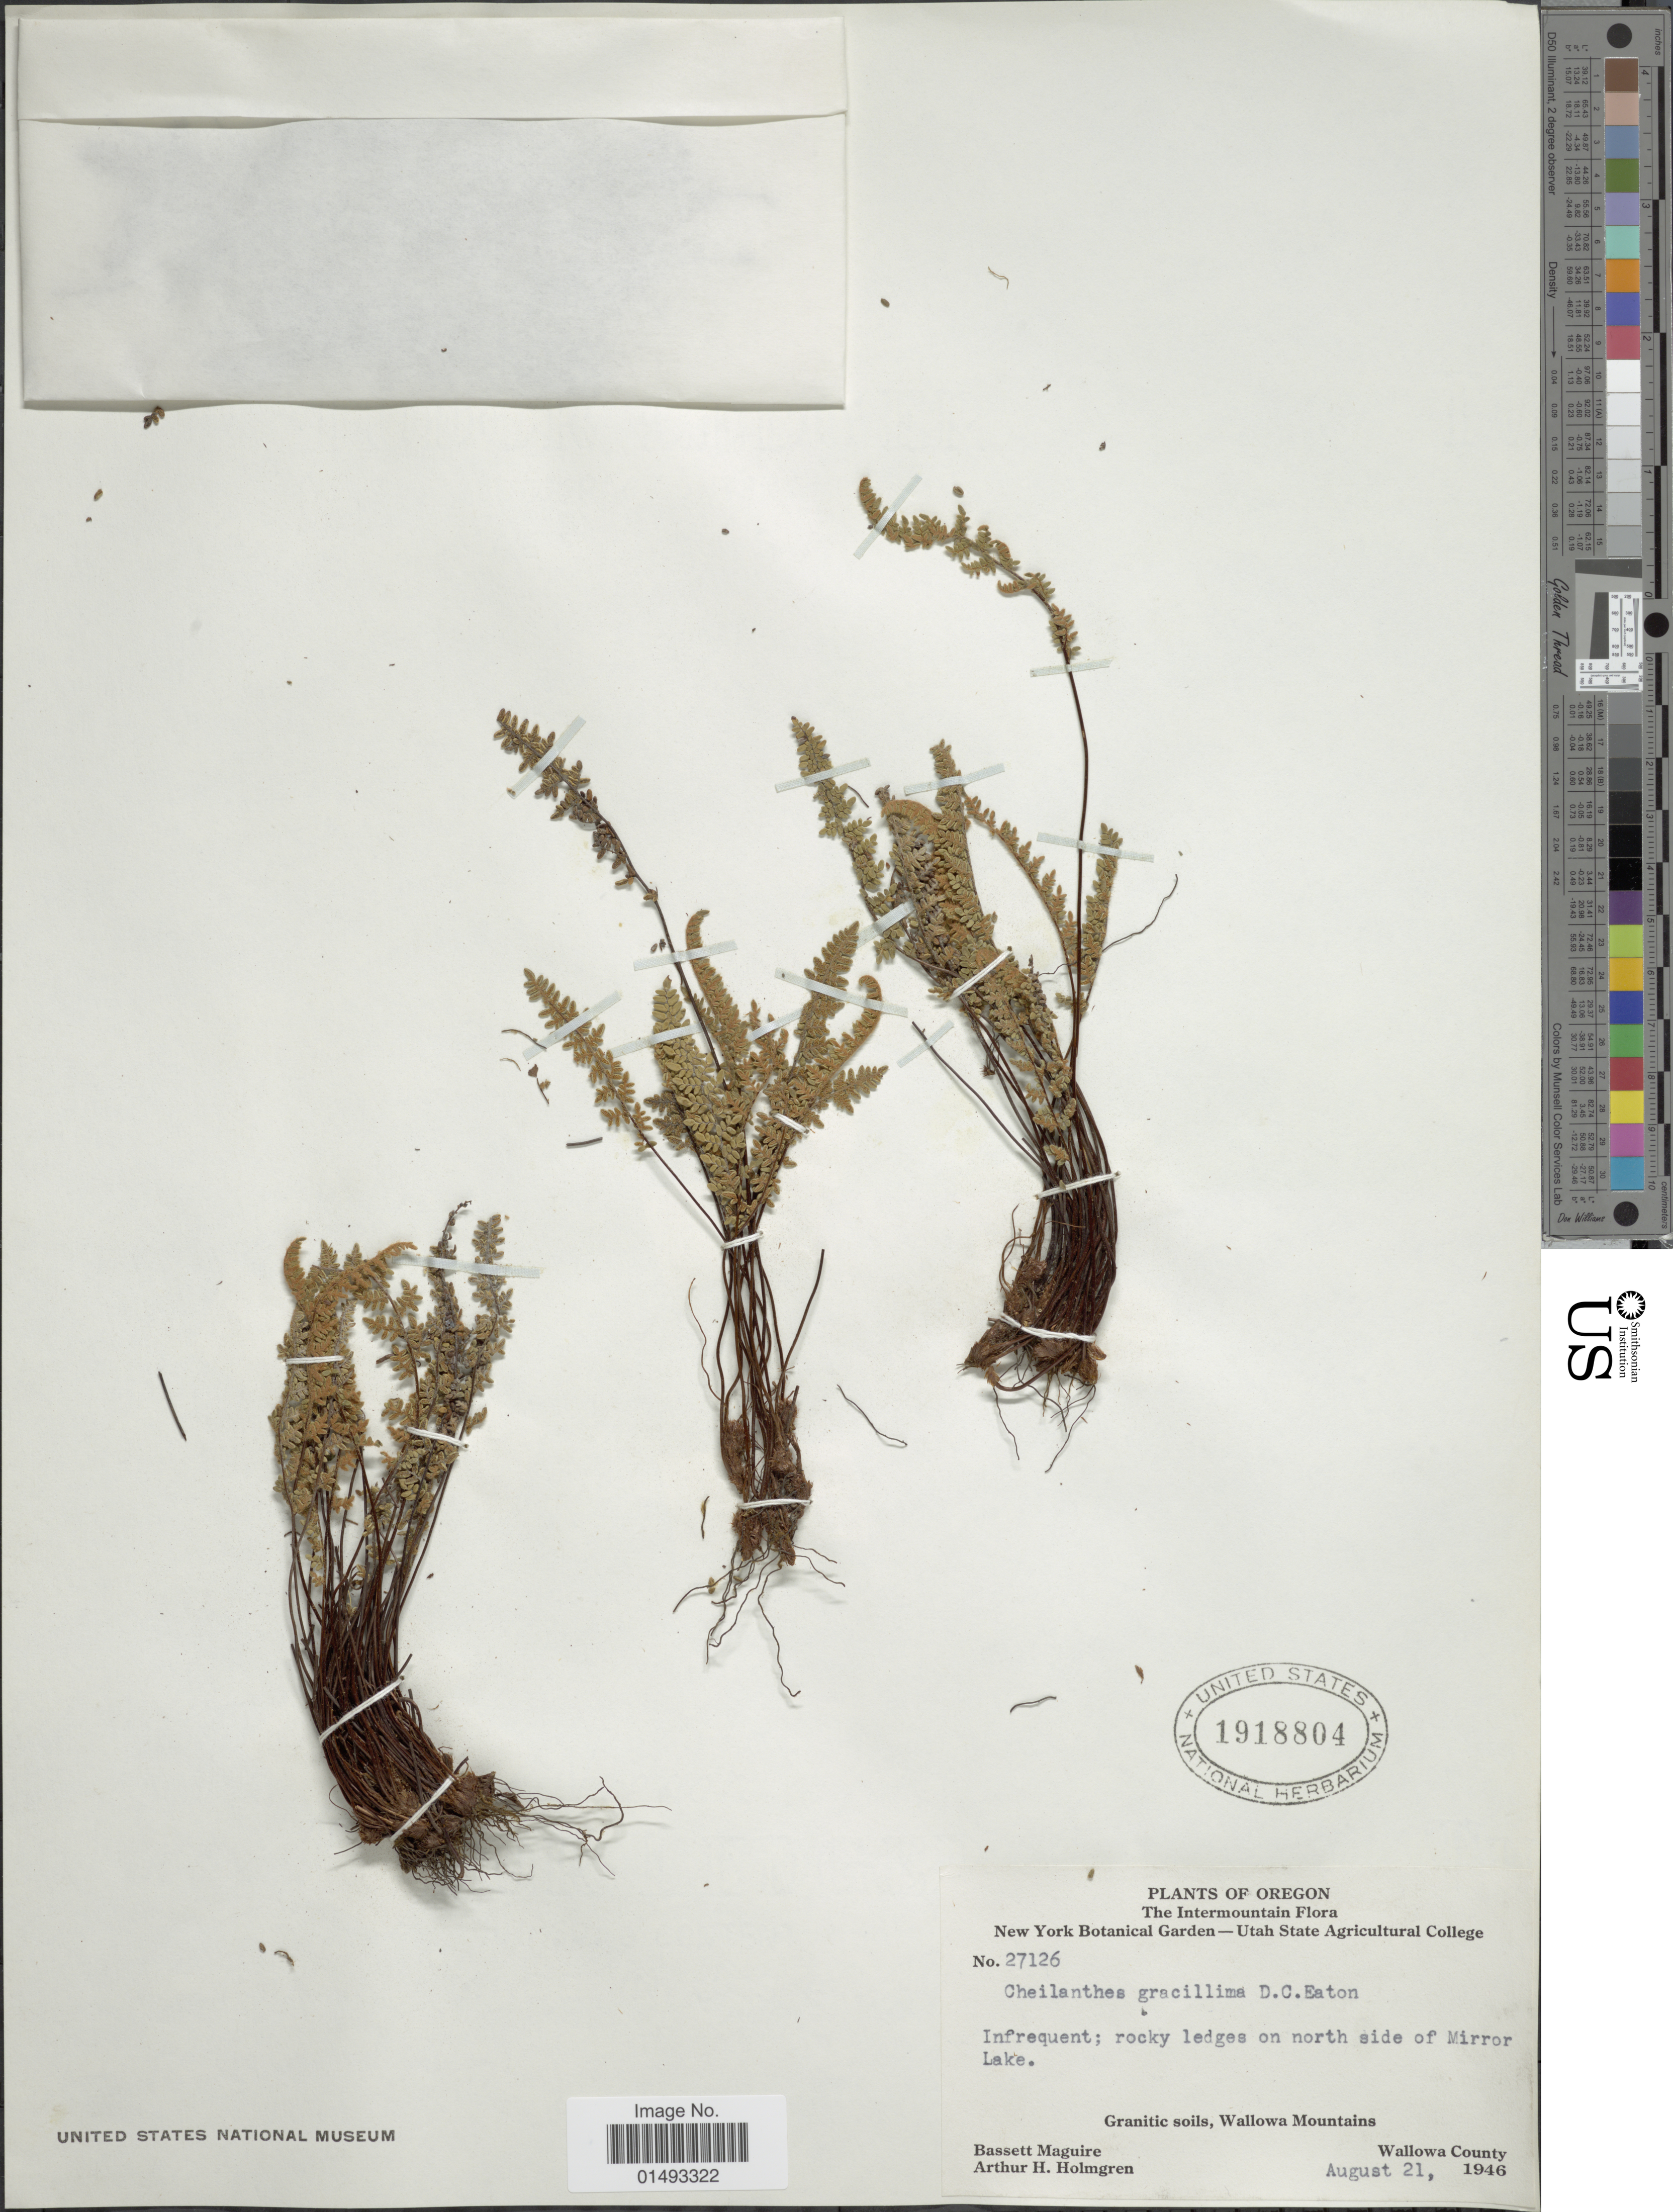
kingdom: Plantae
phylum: Tracheophyta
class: Polypodiopsida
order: Polypodiales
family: Pteridaceae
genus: Myriopteris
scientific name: Myriopteris gracillima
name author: (D.C. Eaton) J. Sm.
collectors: B. Maguire & A. H. Holmgren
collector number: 27126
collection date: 1946-08-21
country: United States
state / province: Oregon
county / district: Wallowa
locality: The Intermountain, Infrequent; rocky ledges on north side of Mirror Lake, Granitic soils, Wallowa Mountains, Wallowa County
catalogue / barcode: US 1918804